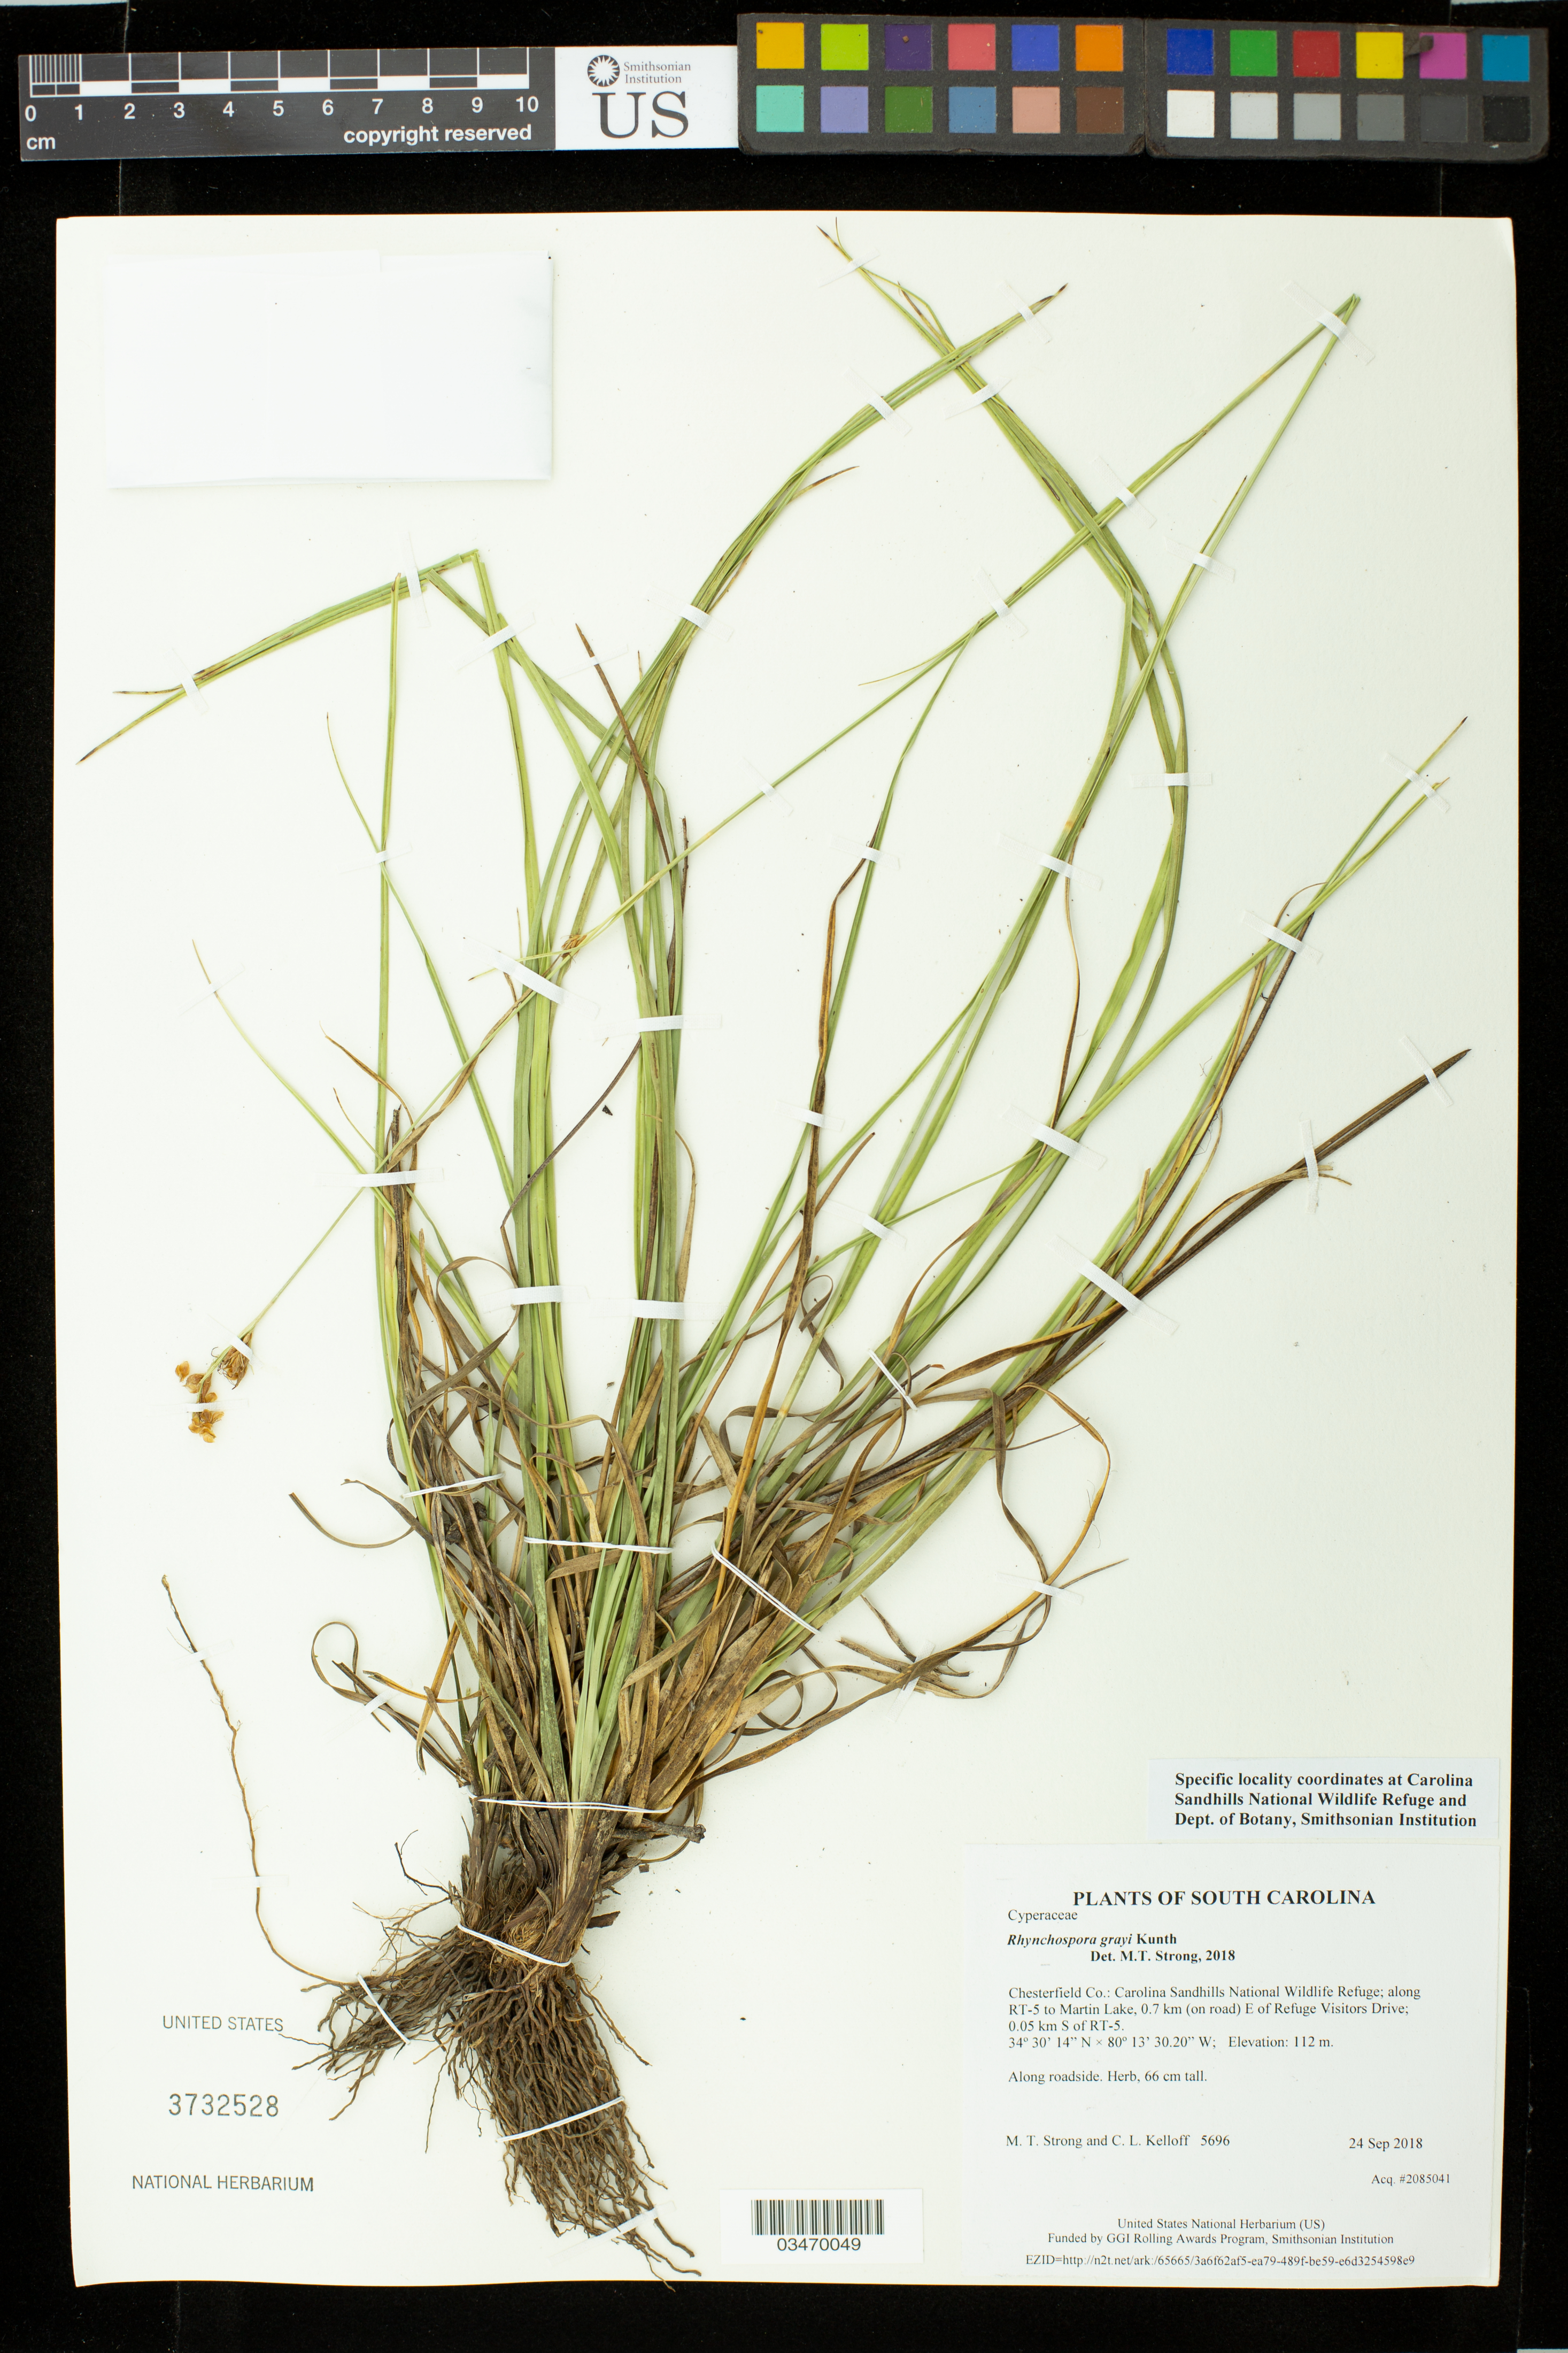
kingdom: Plantae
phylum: Tracheophyta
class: Liliopsida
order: Poales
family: Cyperaceae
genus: Rhynchospora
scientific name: Rhynchospora grayi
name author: Kunth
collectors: M. T. Strong & C. L. Kelloff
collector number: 5696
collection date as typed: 24 Sep 2018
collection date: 2018-09-24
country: United States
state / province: South Carolina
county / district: Chesterfield Co.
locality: Carolina Sandhills National Wildlife Refuge; along RT-5 to Martin Lake, 0.7 km (on road) E of Refuge Visitors Drive; 0.05 km S of RT-5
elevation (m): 112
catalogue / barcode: US 3732528